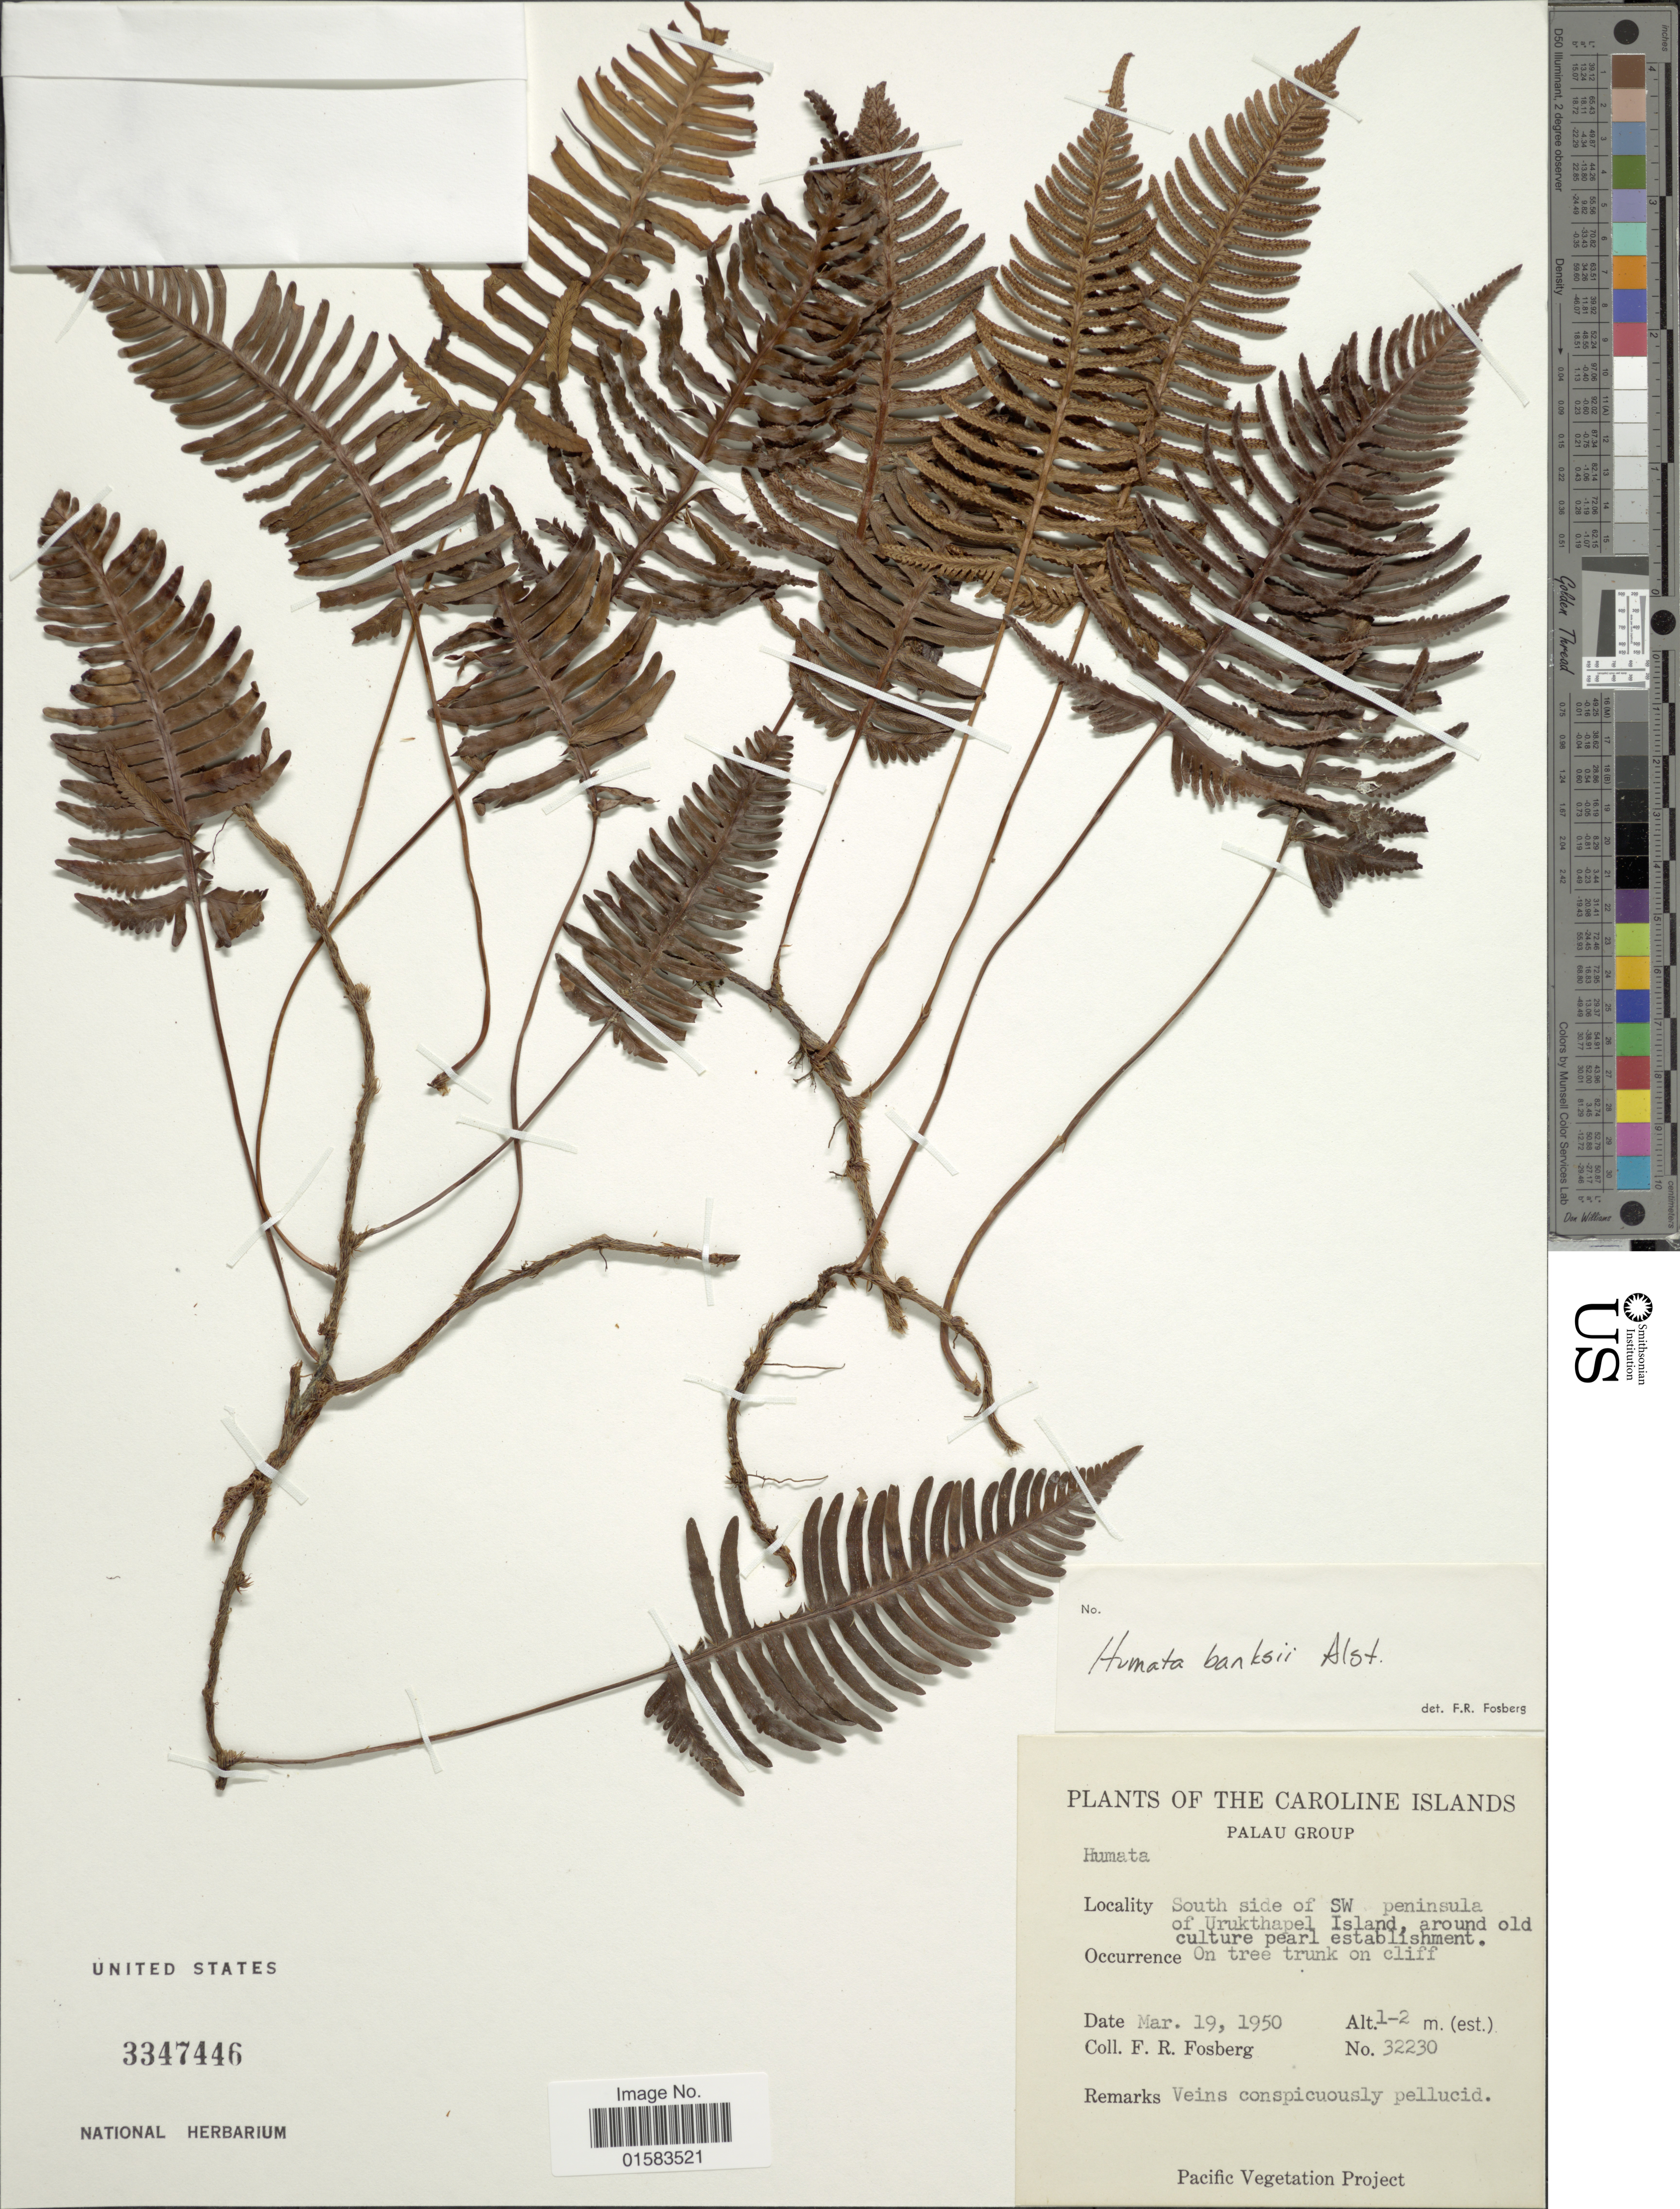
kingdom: Plantae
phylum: Tracheophyta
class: Polypodiopsida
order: Polypodiales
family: Davalliaceae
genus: Davallia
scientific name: Davallia pectinata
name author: Sm.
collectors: F. R. Fosberg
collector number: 32230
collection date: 1950-03-19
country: Palau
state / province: Koror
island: Ngeruktabel [Urukthapel]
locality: South side of SW peninsula of Urukthapel Island, around old culture pearl establisment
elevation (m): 1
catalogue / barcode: US 3347446